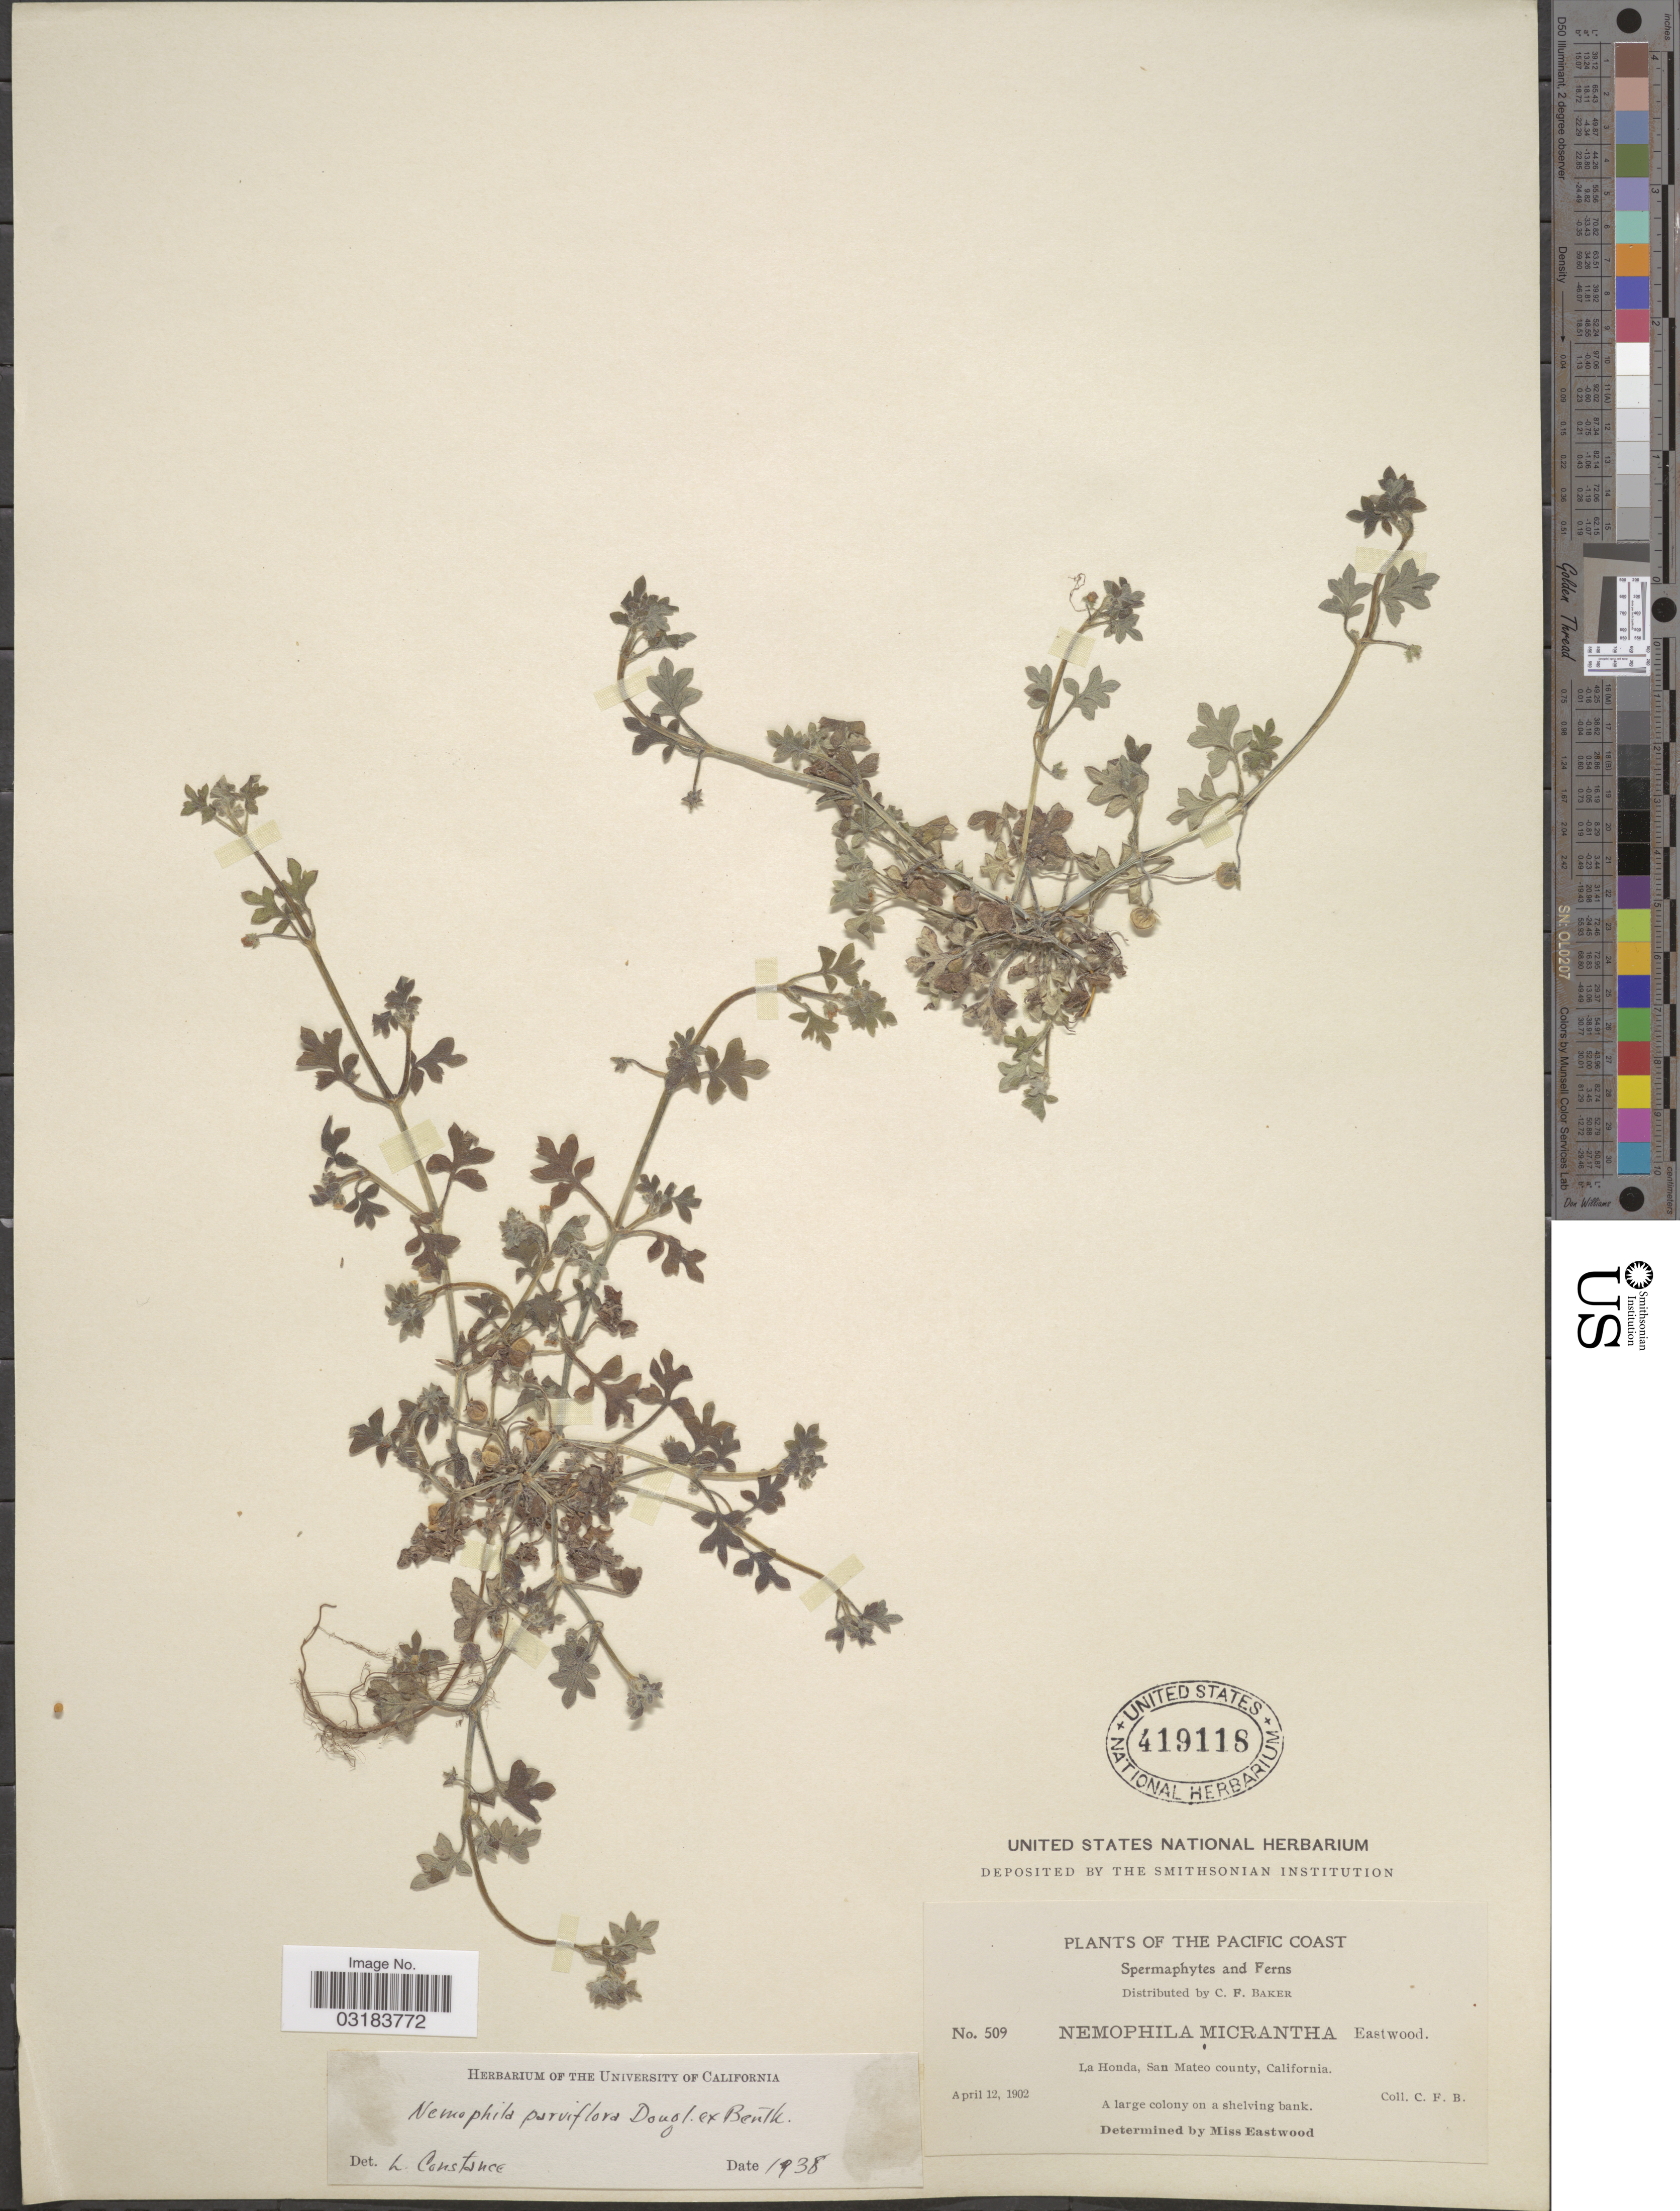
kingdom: Plantae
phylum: Tracheophyta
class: Magnoliopsida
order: Boraginales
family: Hydrophyllaceae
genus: Nemophila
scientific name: Nemophila parviflora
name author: Douglas ex Benth.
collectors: C. F. Baker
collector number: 509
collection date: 1902-04-12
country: United States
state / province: California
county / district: San Mateo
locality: The Pacific Coast. La Honda, San Mateo county.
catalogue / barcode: US 419118